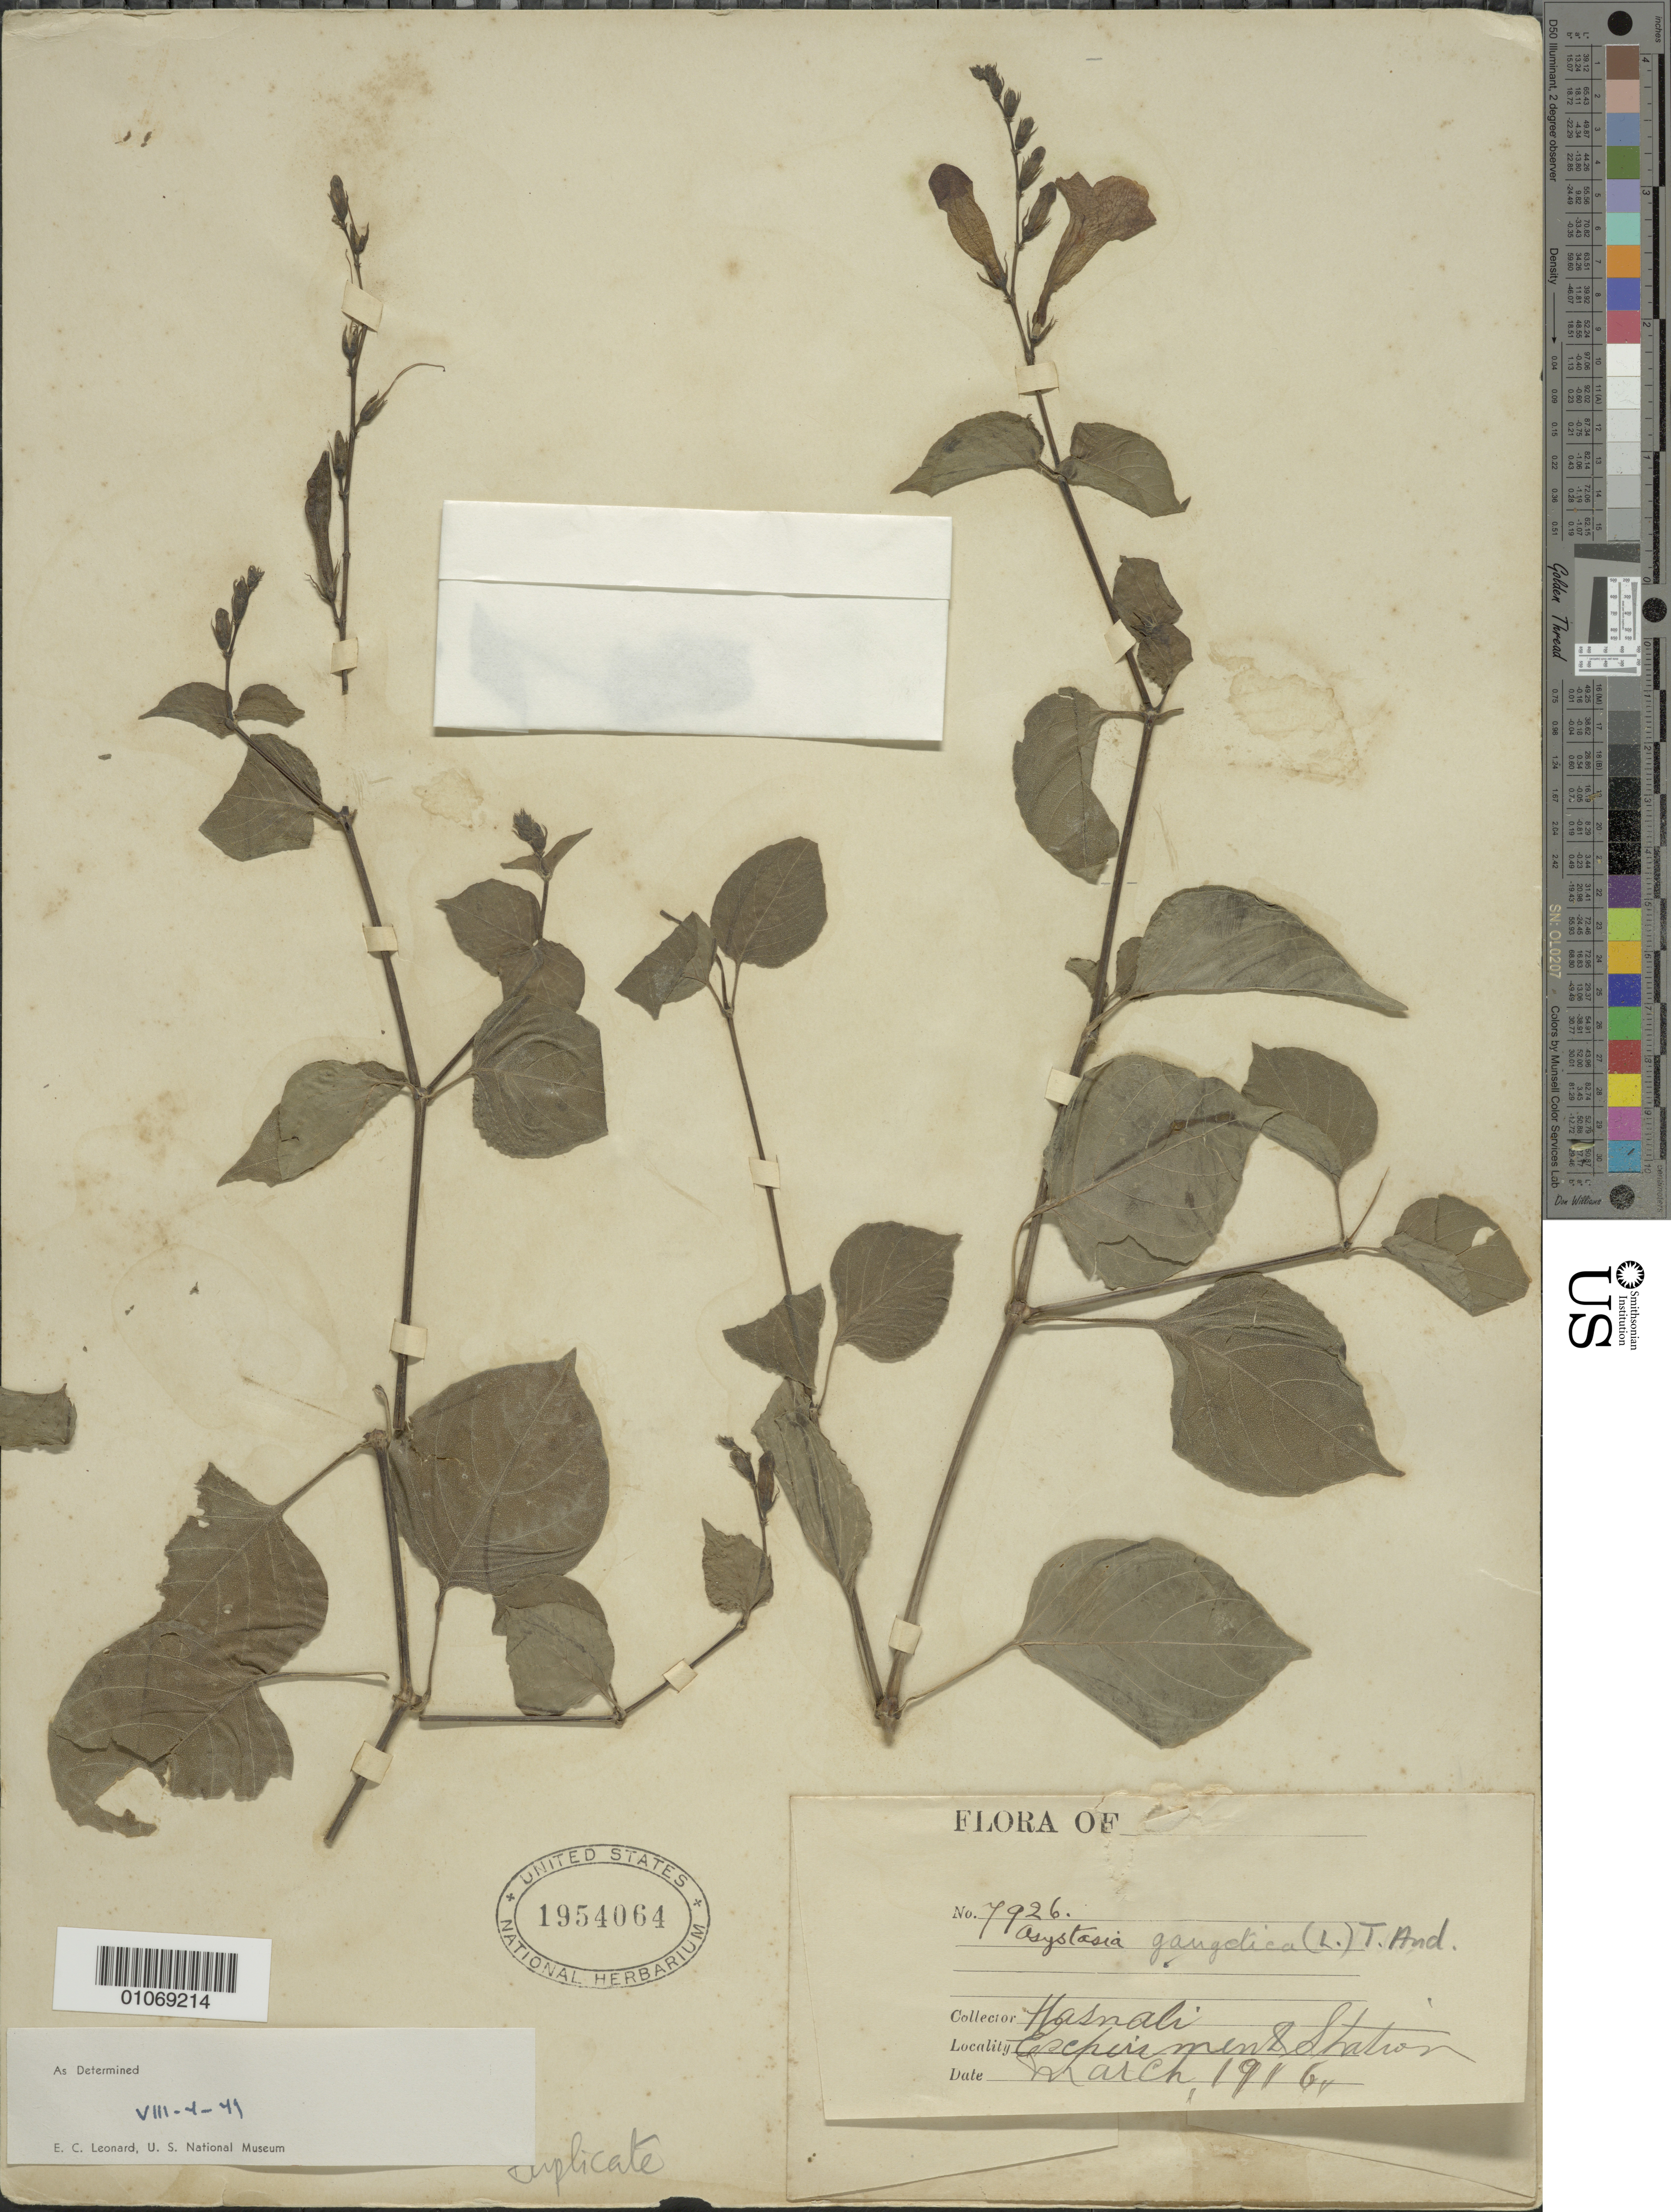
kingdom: Plantae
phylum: Tracheophyta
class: Magnoliopsida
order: Lamiales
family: Acanthaceae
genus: Asystasia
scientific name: Asystasia gangetica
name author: (L.) T. Anderson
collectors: -. Hasnali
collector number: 7926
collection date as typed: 01 Mar 1916 to 31 Mar 1916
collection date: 1916-03-01/1916-03-31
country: Trinidad and Tobago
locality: Escheismen Station.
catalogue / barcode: US 1954064